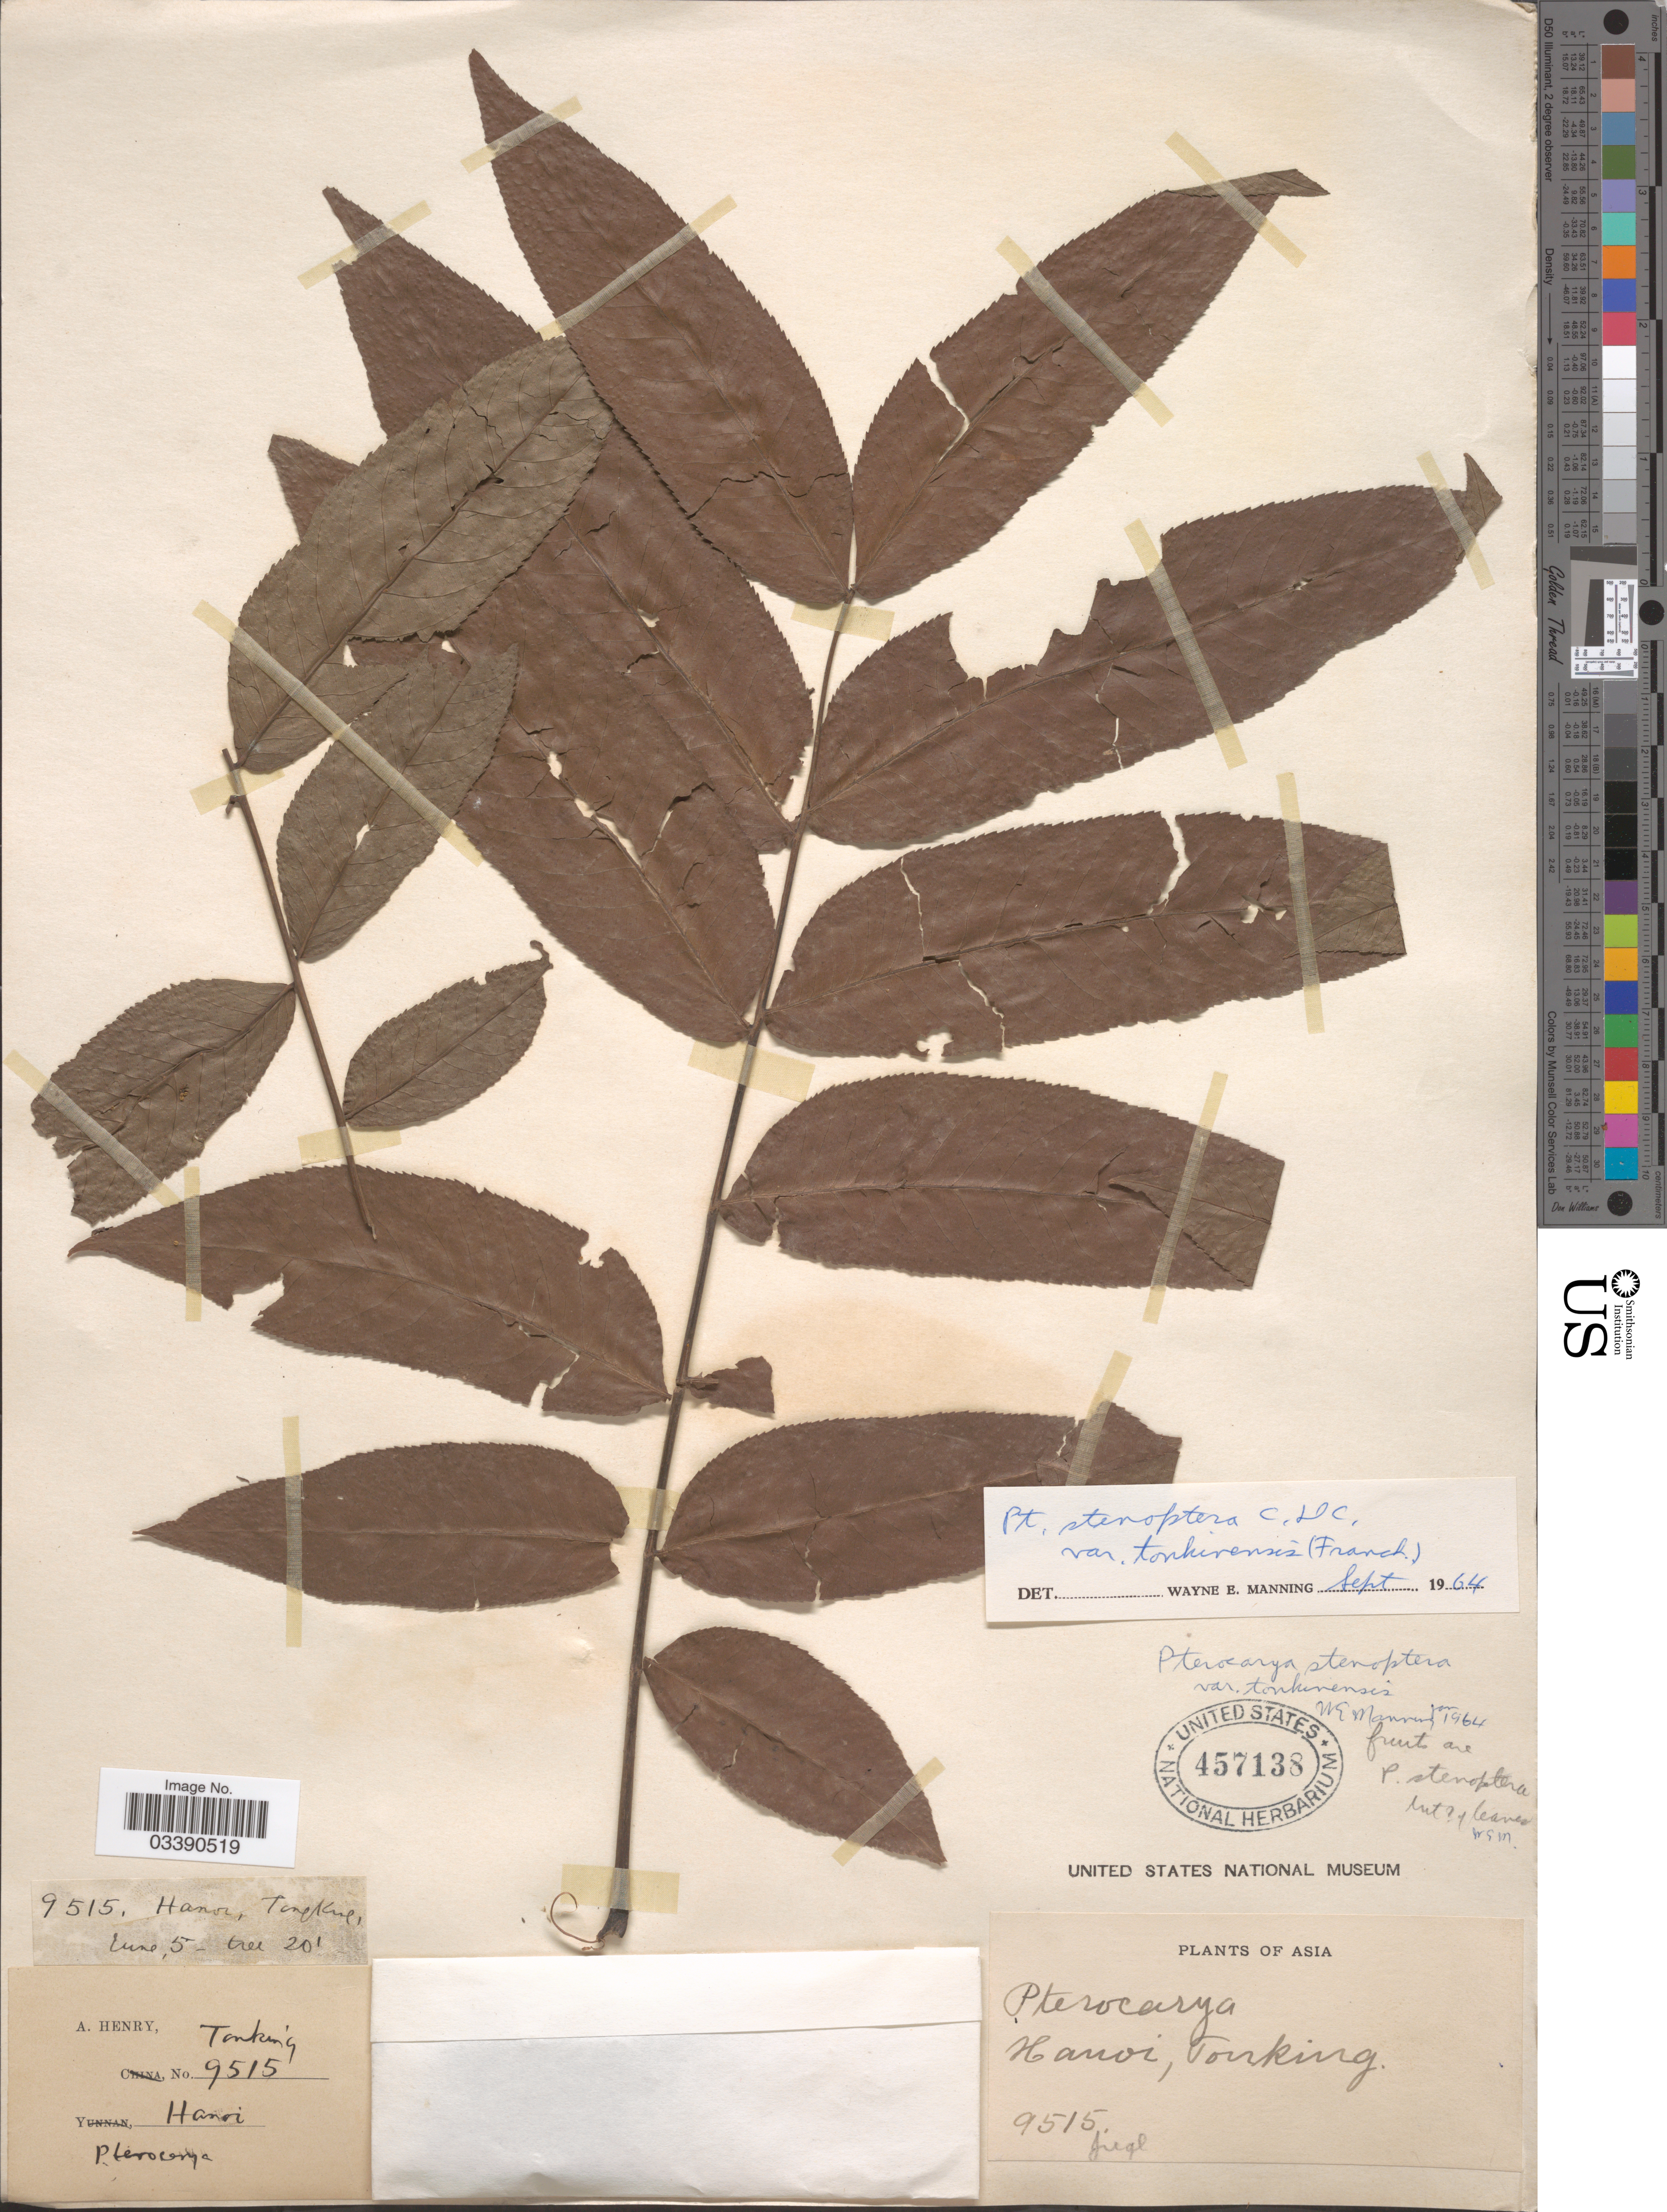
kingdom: Plantae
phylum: Tracheophyta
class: Magnoliopsida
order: Fagales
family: Juglandaceae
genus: Pterocarya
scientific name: Pterocarya stenoptera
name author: C. DC.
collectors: A. Henry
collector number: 9515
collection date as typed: Transcribed d/m/y: /6/5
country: Vietnam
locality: Tonking. Hanoi. Asia.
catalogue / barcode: US 457138